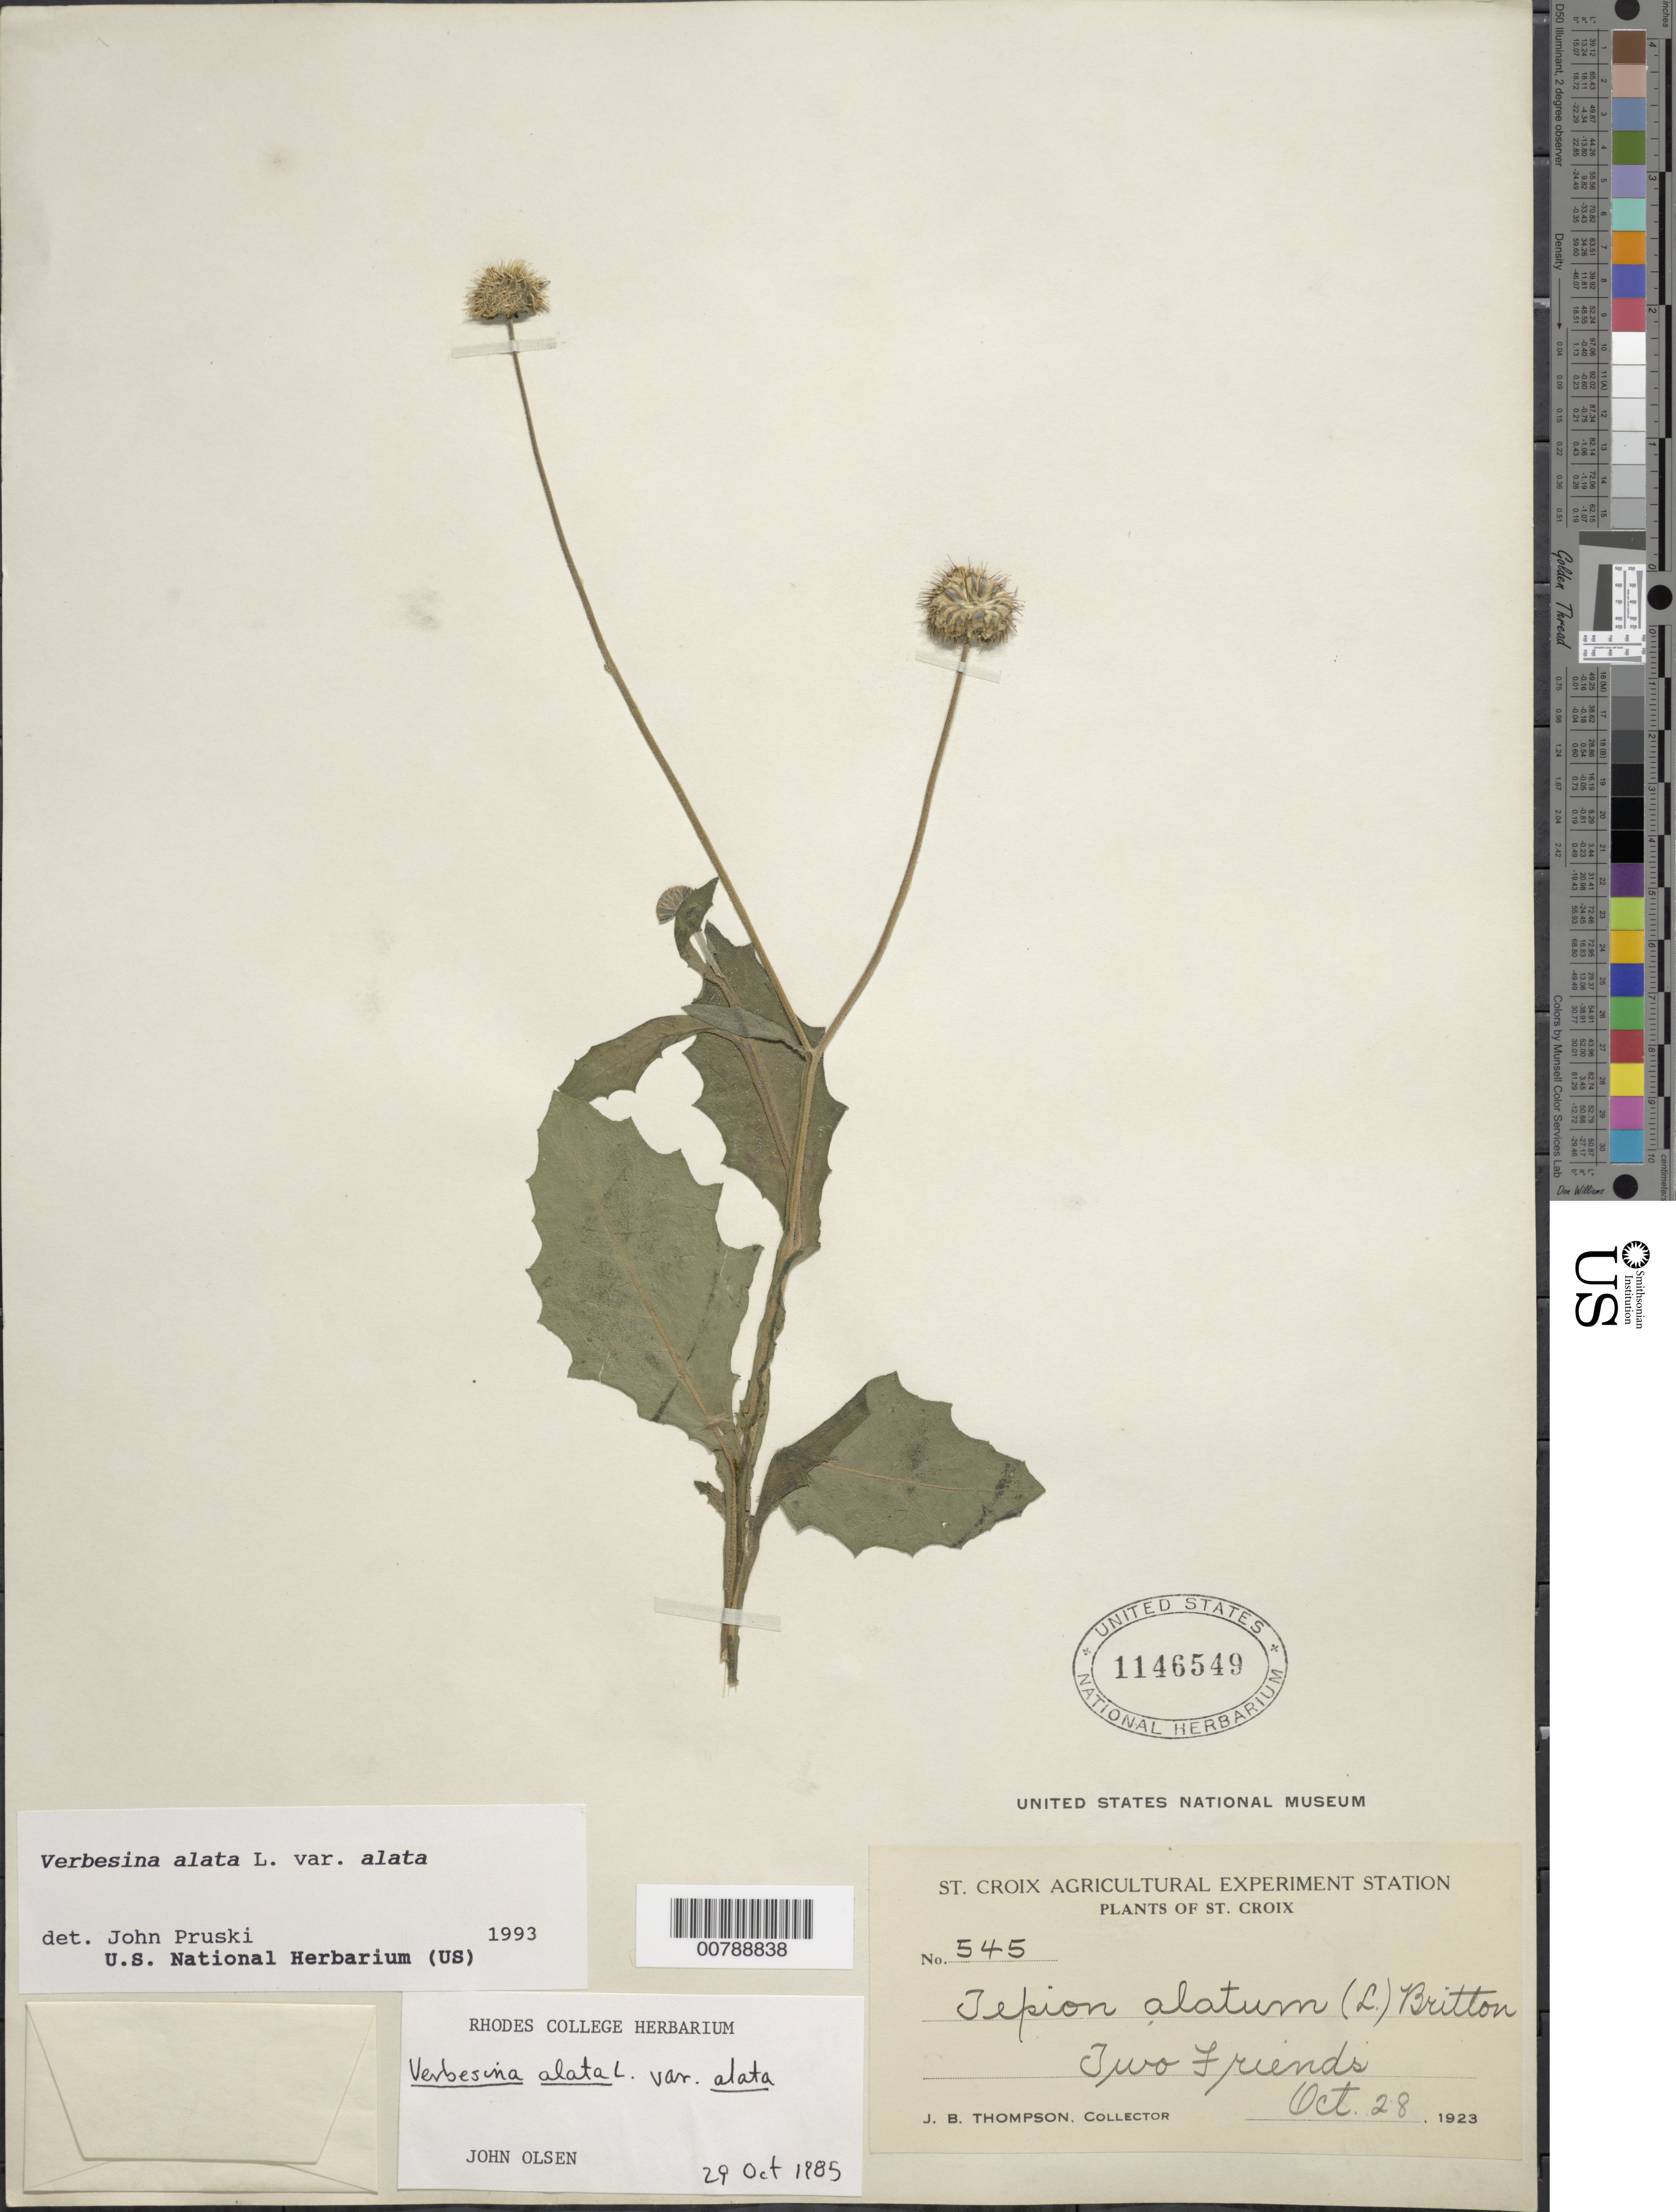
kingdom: Plantae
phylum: Tracheophyta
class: Magnoliopsida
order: Asterales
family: Asteraceae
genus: Verbesina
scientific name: Verbesina alata var. alata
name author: L.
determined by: Pruski, J. F.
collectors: J. B. Thompson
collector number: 545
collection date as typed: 28 Oct 1923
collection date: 1923-10-28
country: U.S. Virgin Islands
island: St. Croix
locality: Two Friends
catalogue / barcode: US 1146549